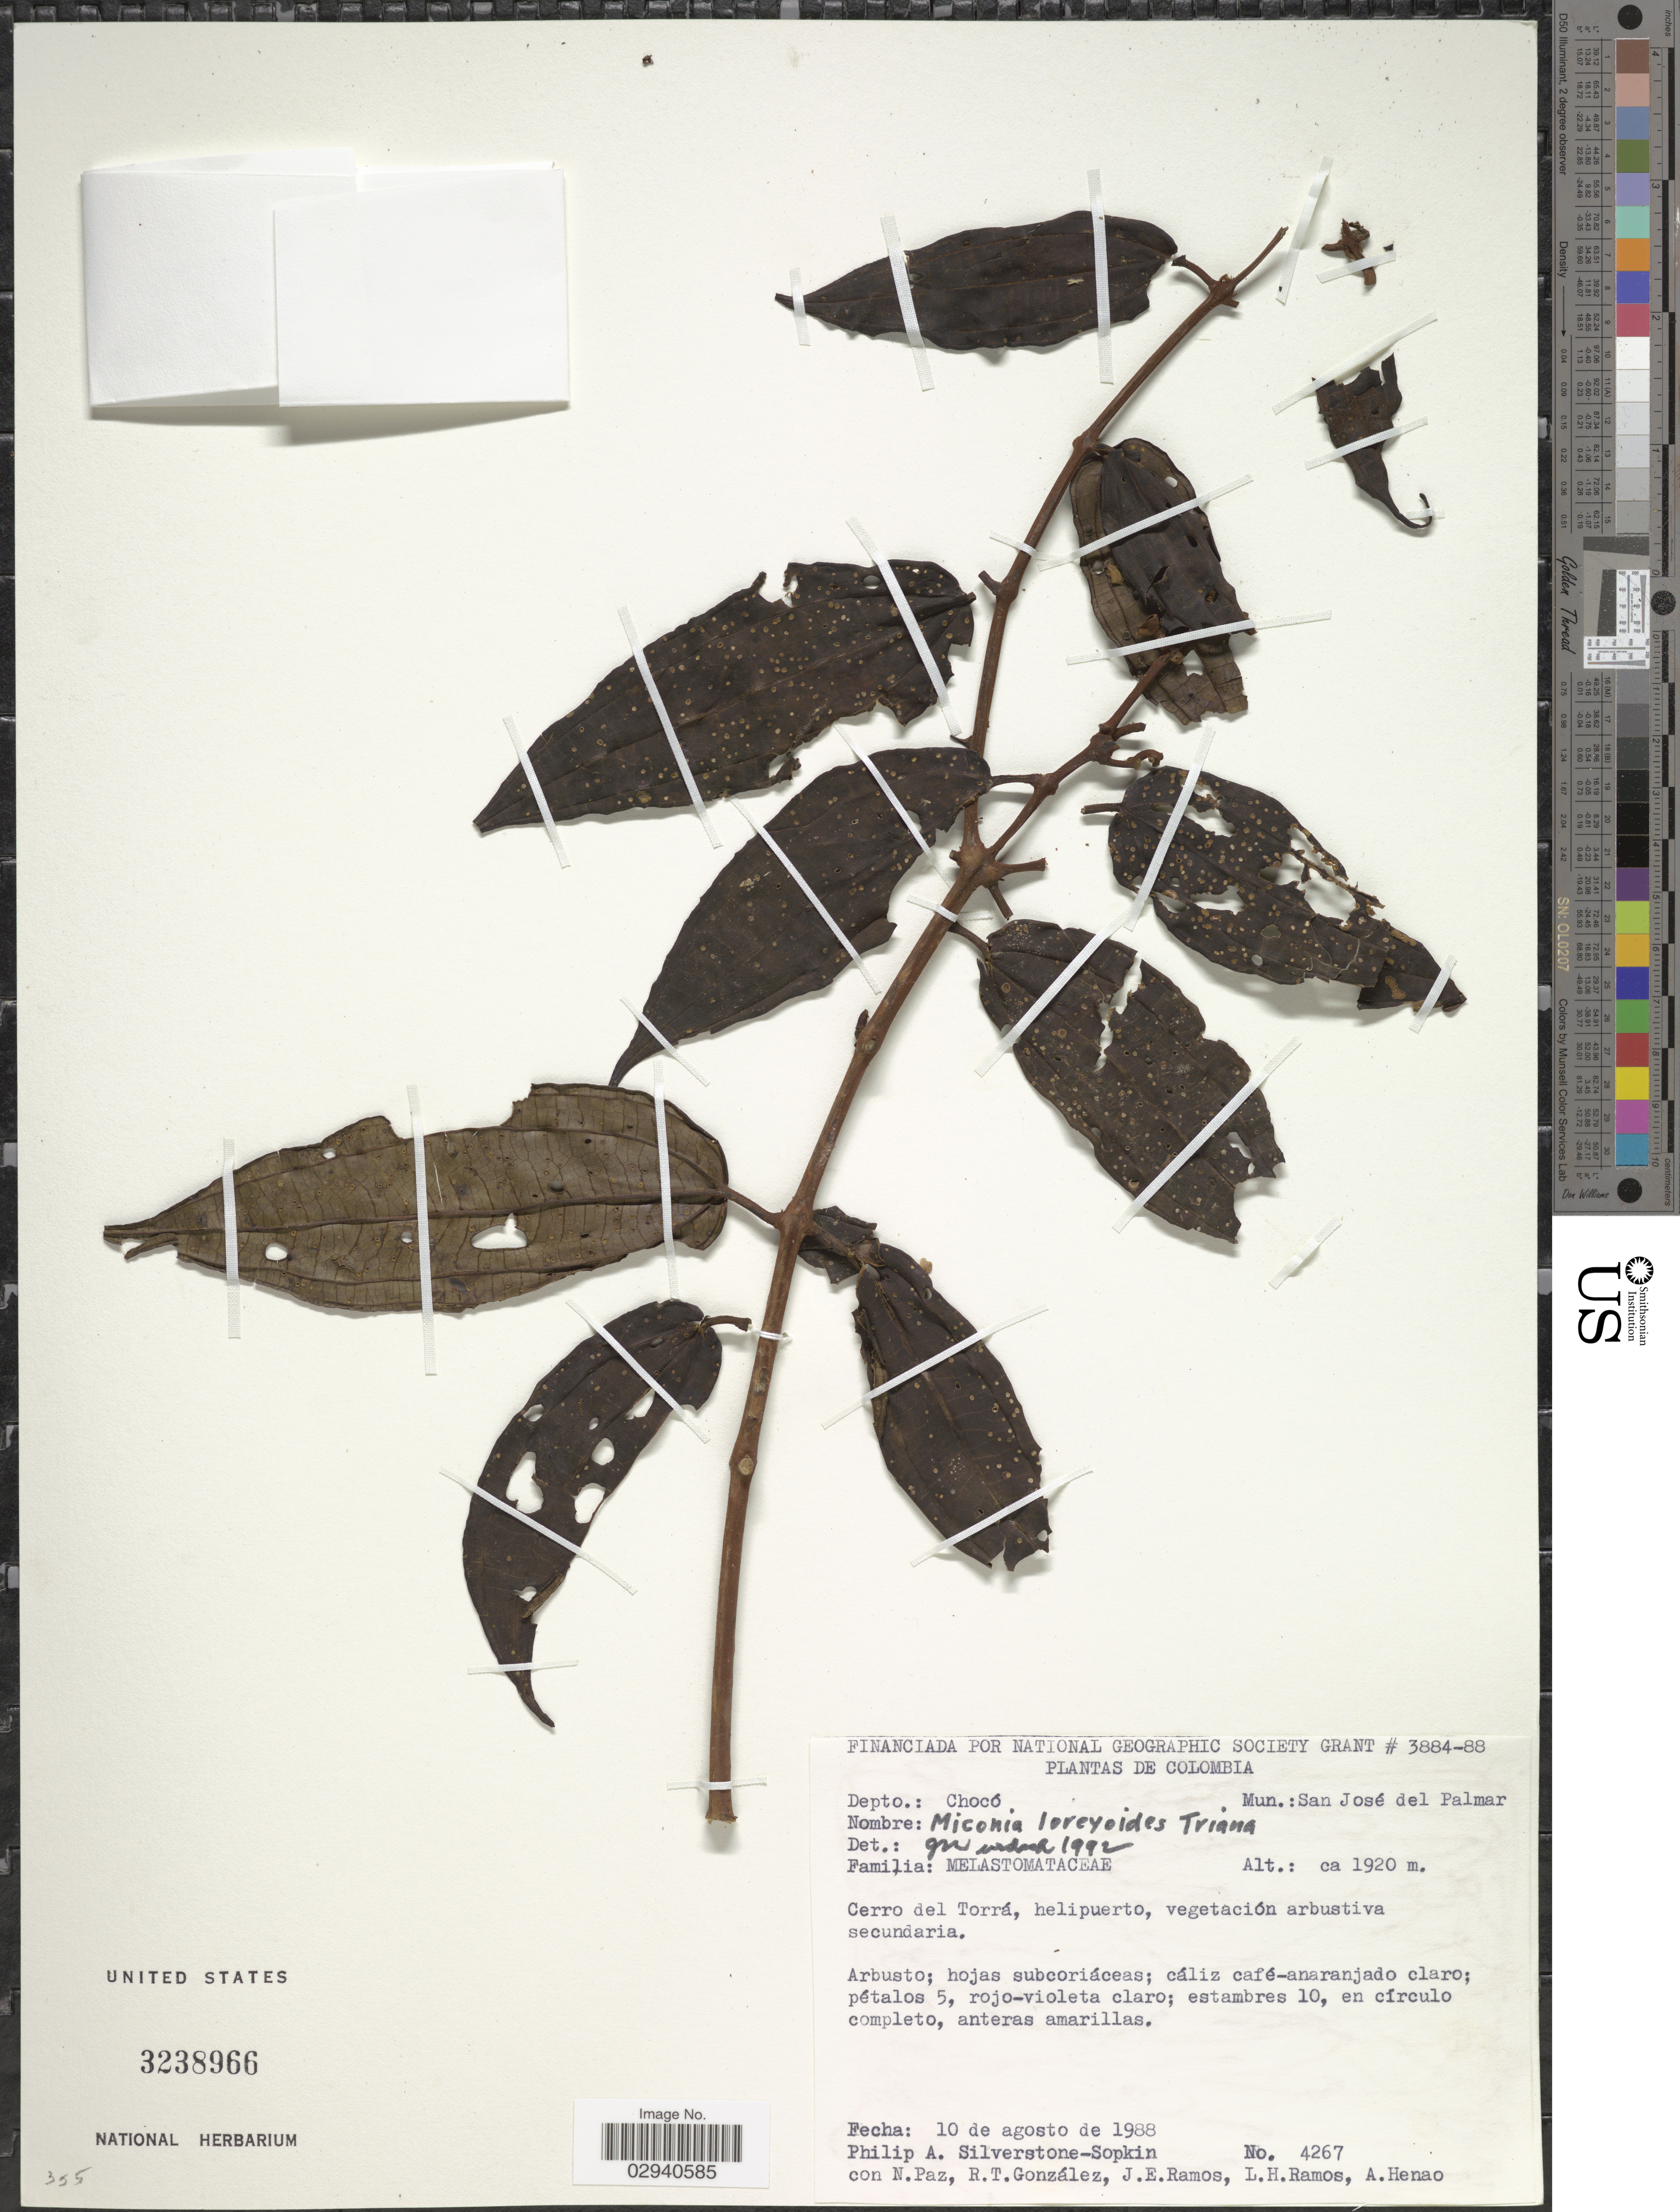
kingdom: Plantae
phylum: Tracheophyta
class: Magnoliopsida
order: Myrtales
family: Melastomataceae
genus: Miconia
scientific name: Miconia loreyoides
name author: Triana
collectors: P. A. Silverstone-Sopkin, N. Paz, R. Gonzalez, J. E. Ramos & et al.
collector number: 4267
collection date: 1988-08-10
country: Colombia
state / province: Chocó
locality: Depto.: Chocó. Mun.: San José del Palmar. Cerro del Torrá, helipuerto.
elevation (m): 1920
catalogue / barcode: US 3238966